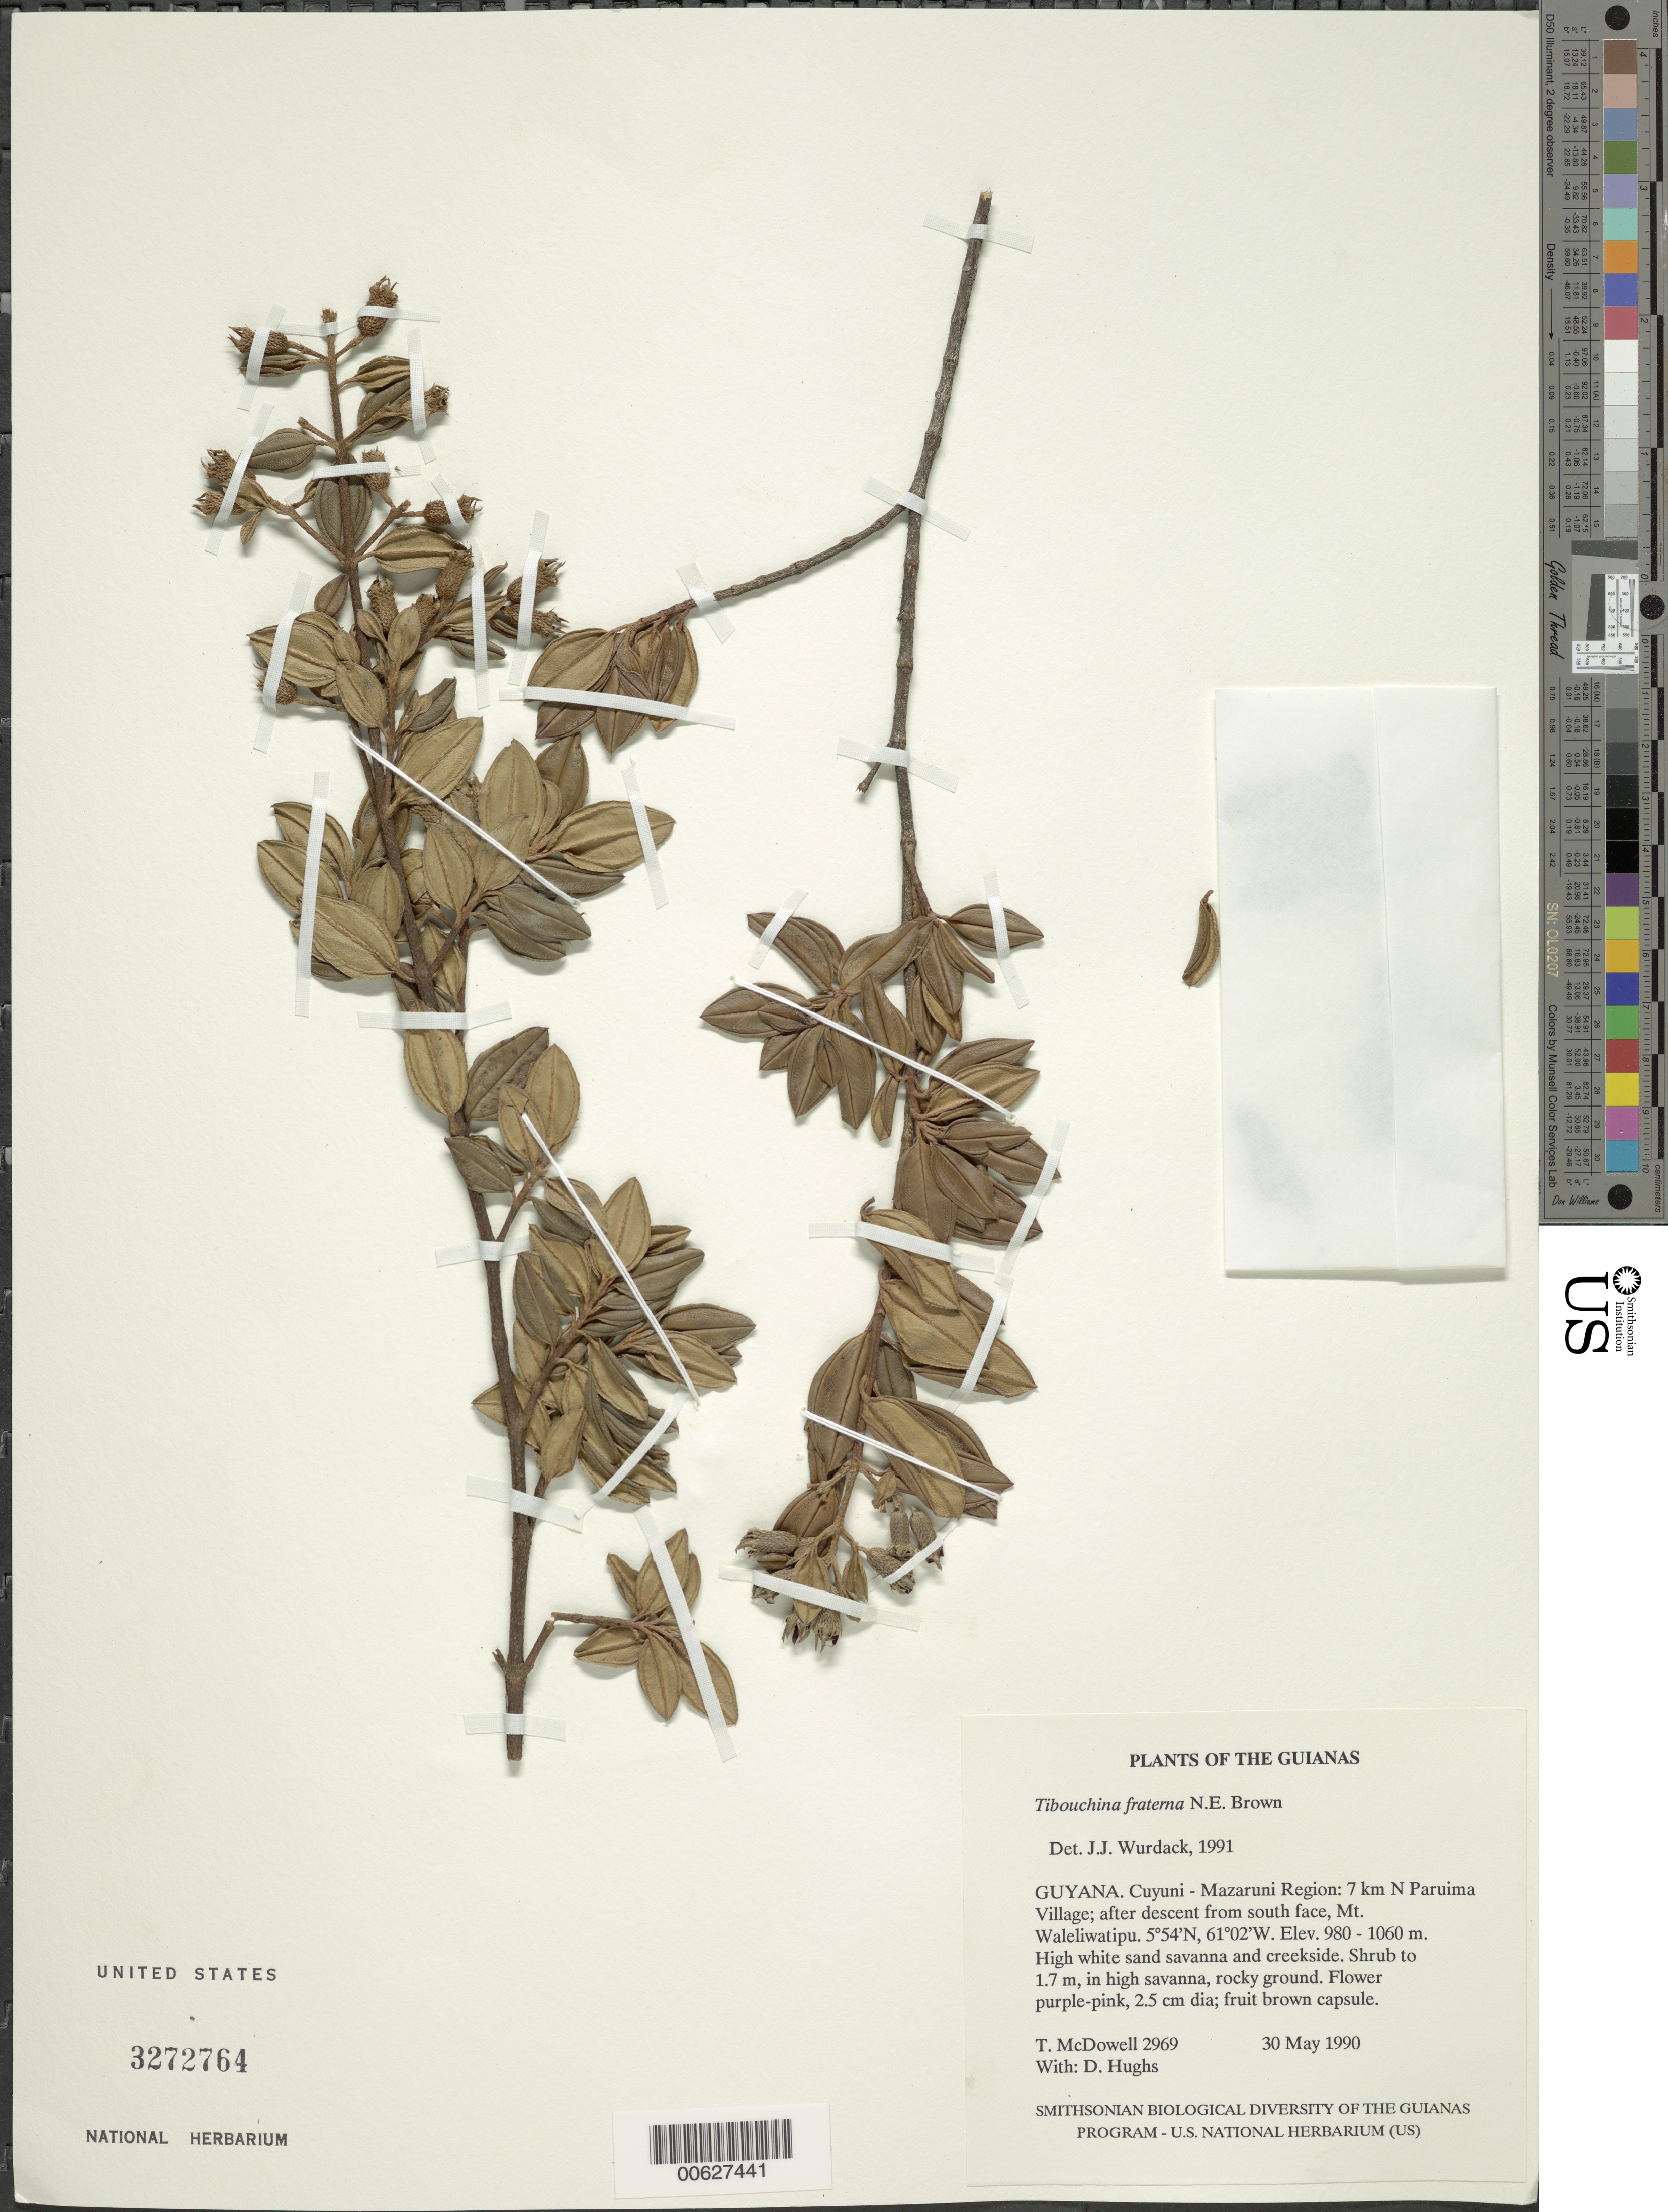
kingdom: Plantae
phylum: Tracheophyta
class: Magnoliopsida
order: Myrtales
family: Melastomataceae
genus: Tibouchina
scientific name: Tibouchina fraterna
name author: N.E. Br.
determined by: Wurdack, John J., (US), US (UNITED STATES)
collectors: T. McDowell, D. Hughs & D. Gopaul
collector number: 2969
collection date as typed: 30 May 1990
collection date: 1990-05-30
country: Guyana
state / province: Cuyuni-Mazaruni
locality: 7 km N of Paruima Village; after descent from south face of Mt. Waleliwatipu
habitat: High white sand savanna and creekside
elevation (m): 980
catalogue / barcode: US 3272764